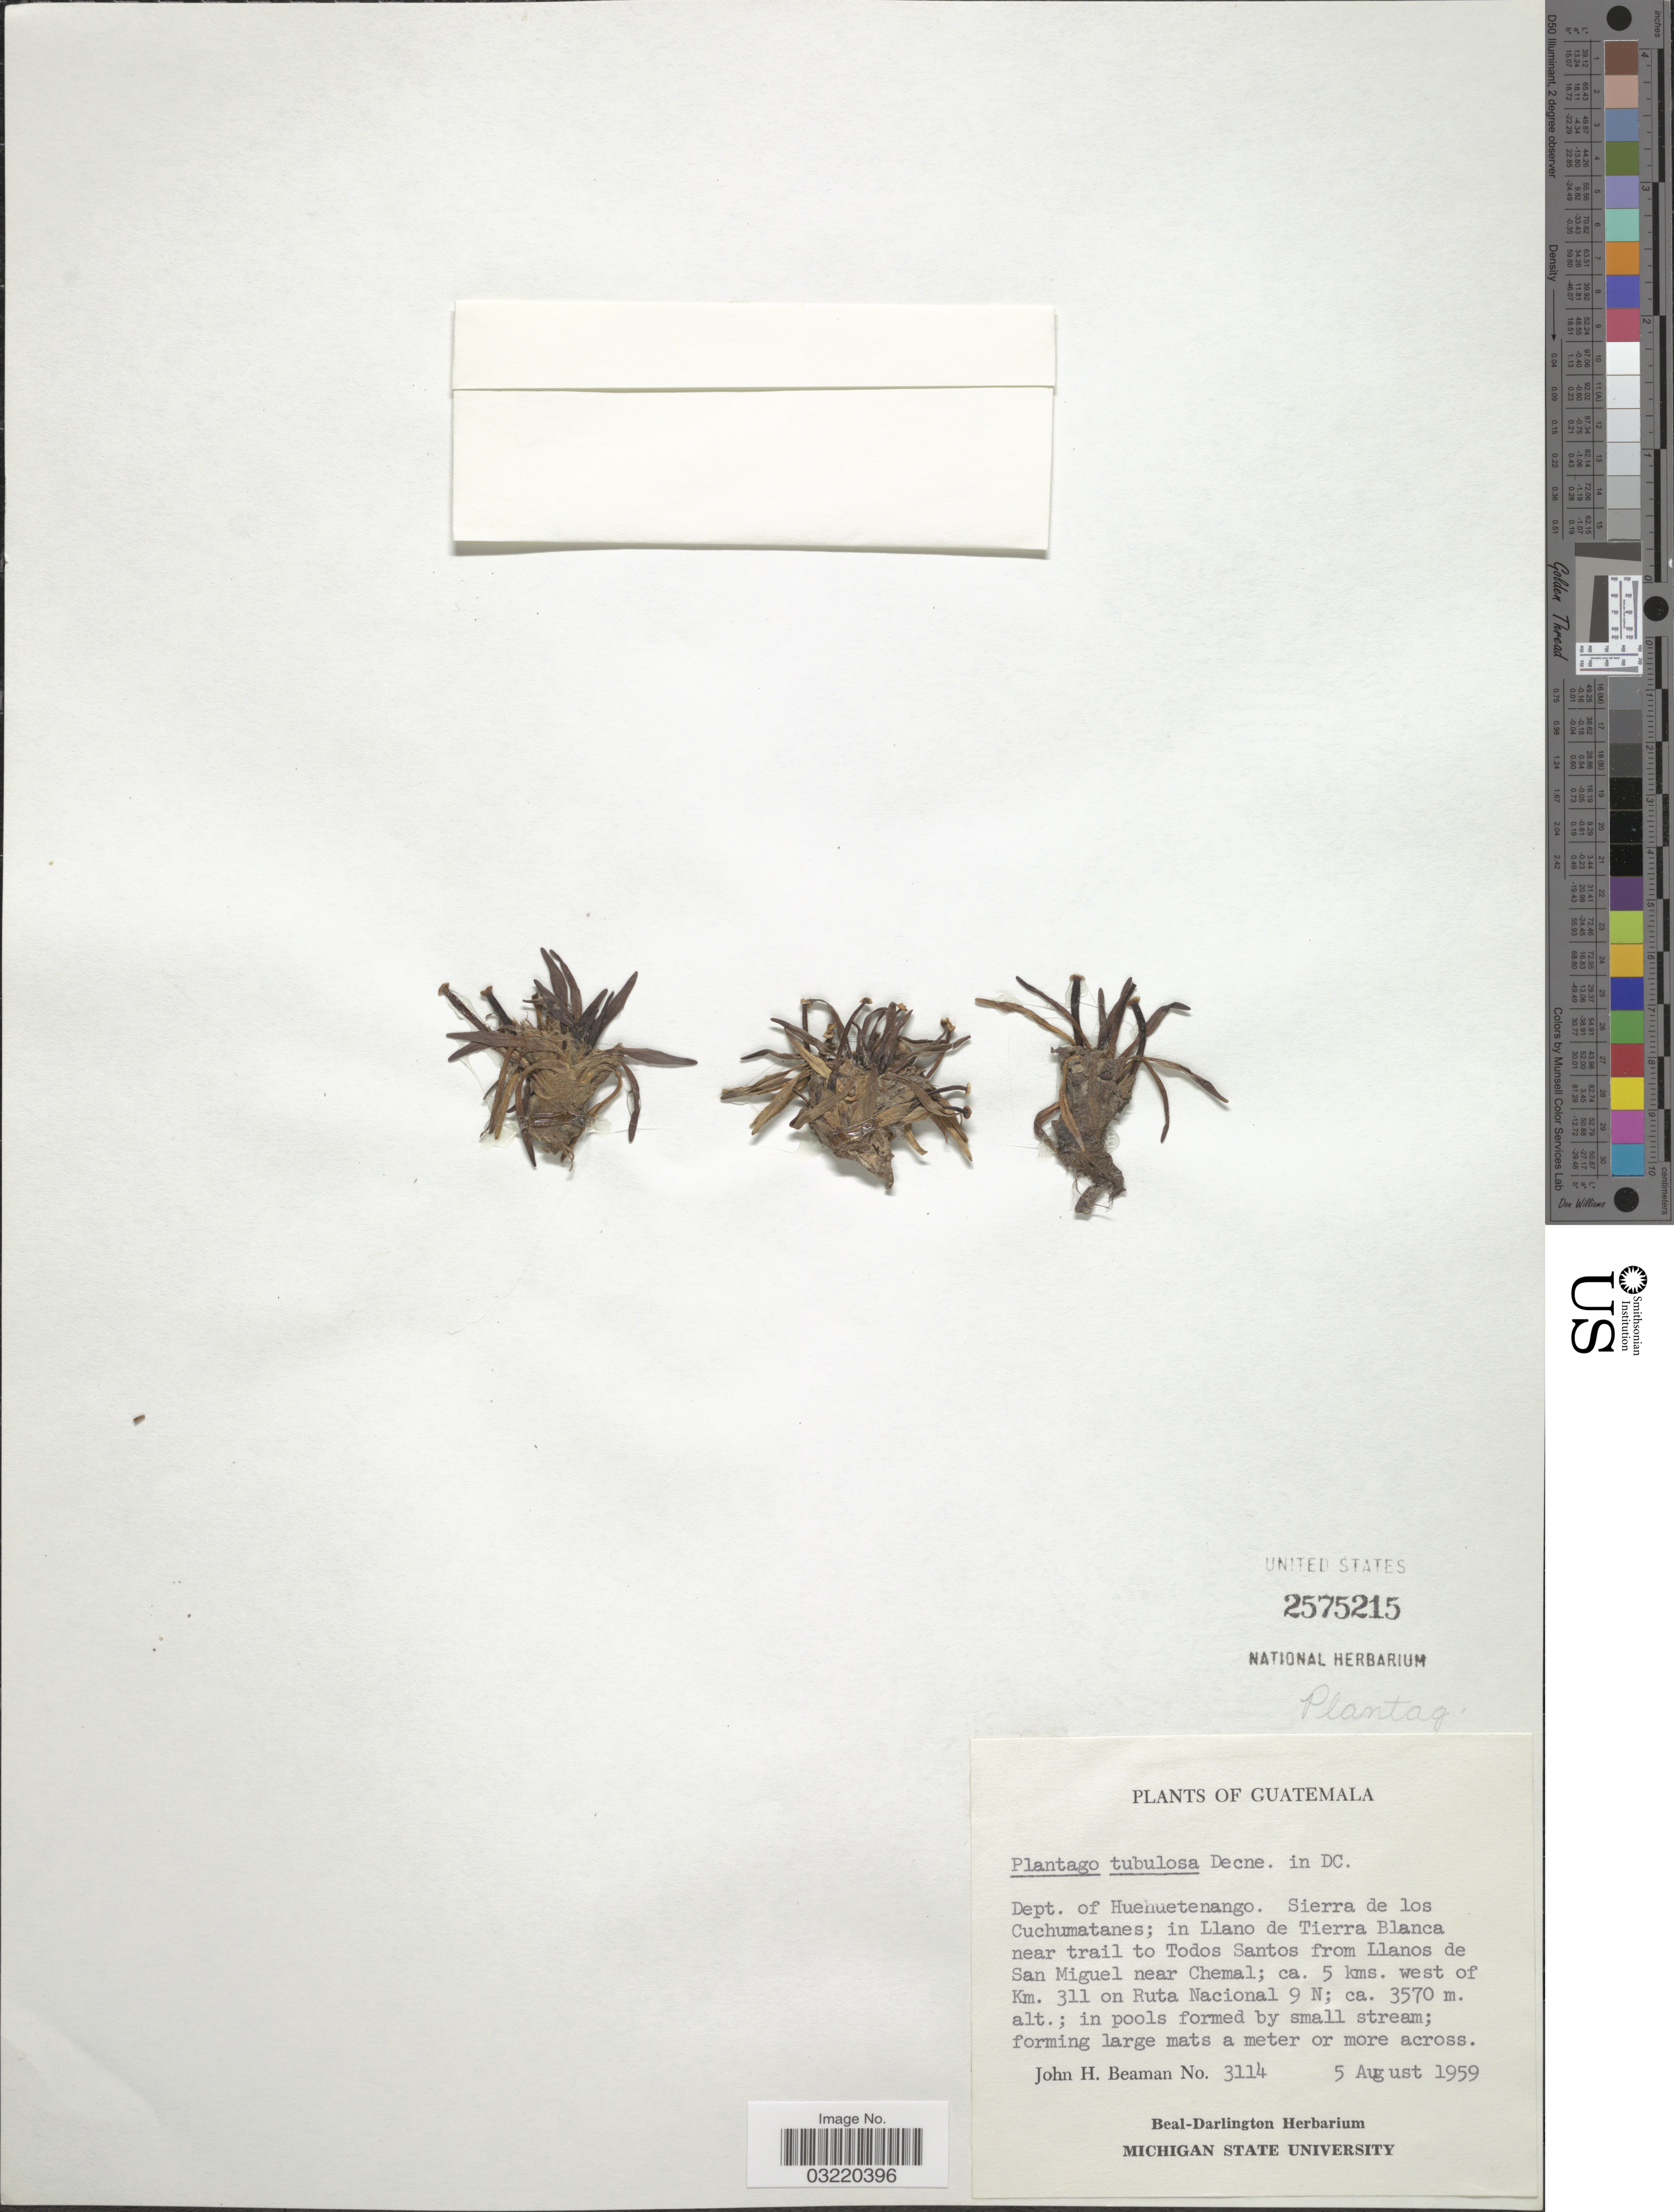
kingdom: Plantae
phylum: Tracheophyta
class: Magnoliopsida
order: Lamiales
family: Plantaginaceae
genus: Plantago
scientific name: Plantago tubulosa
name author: Decne.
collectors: J. H. Beaman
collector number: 3114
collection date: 1959-08-05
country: Guatemala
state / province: Huehuetenango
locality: Dept. of Huehuetenango. Sierra de los Cuchumatanes; in Llano de Tierra Blanca near trail to Todos Santos from Llanos de San Miguel near Chemal; ca. 5 kms. west of Km. 311 on Ruta Nacional 9 N.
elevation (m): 3570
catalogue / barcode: US 2575215